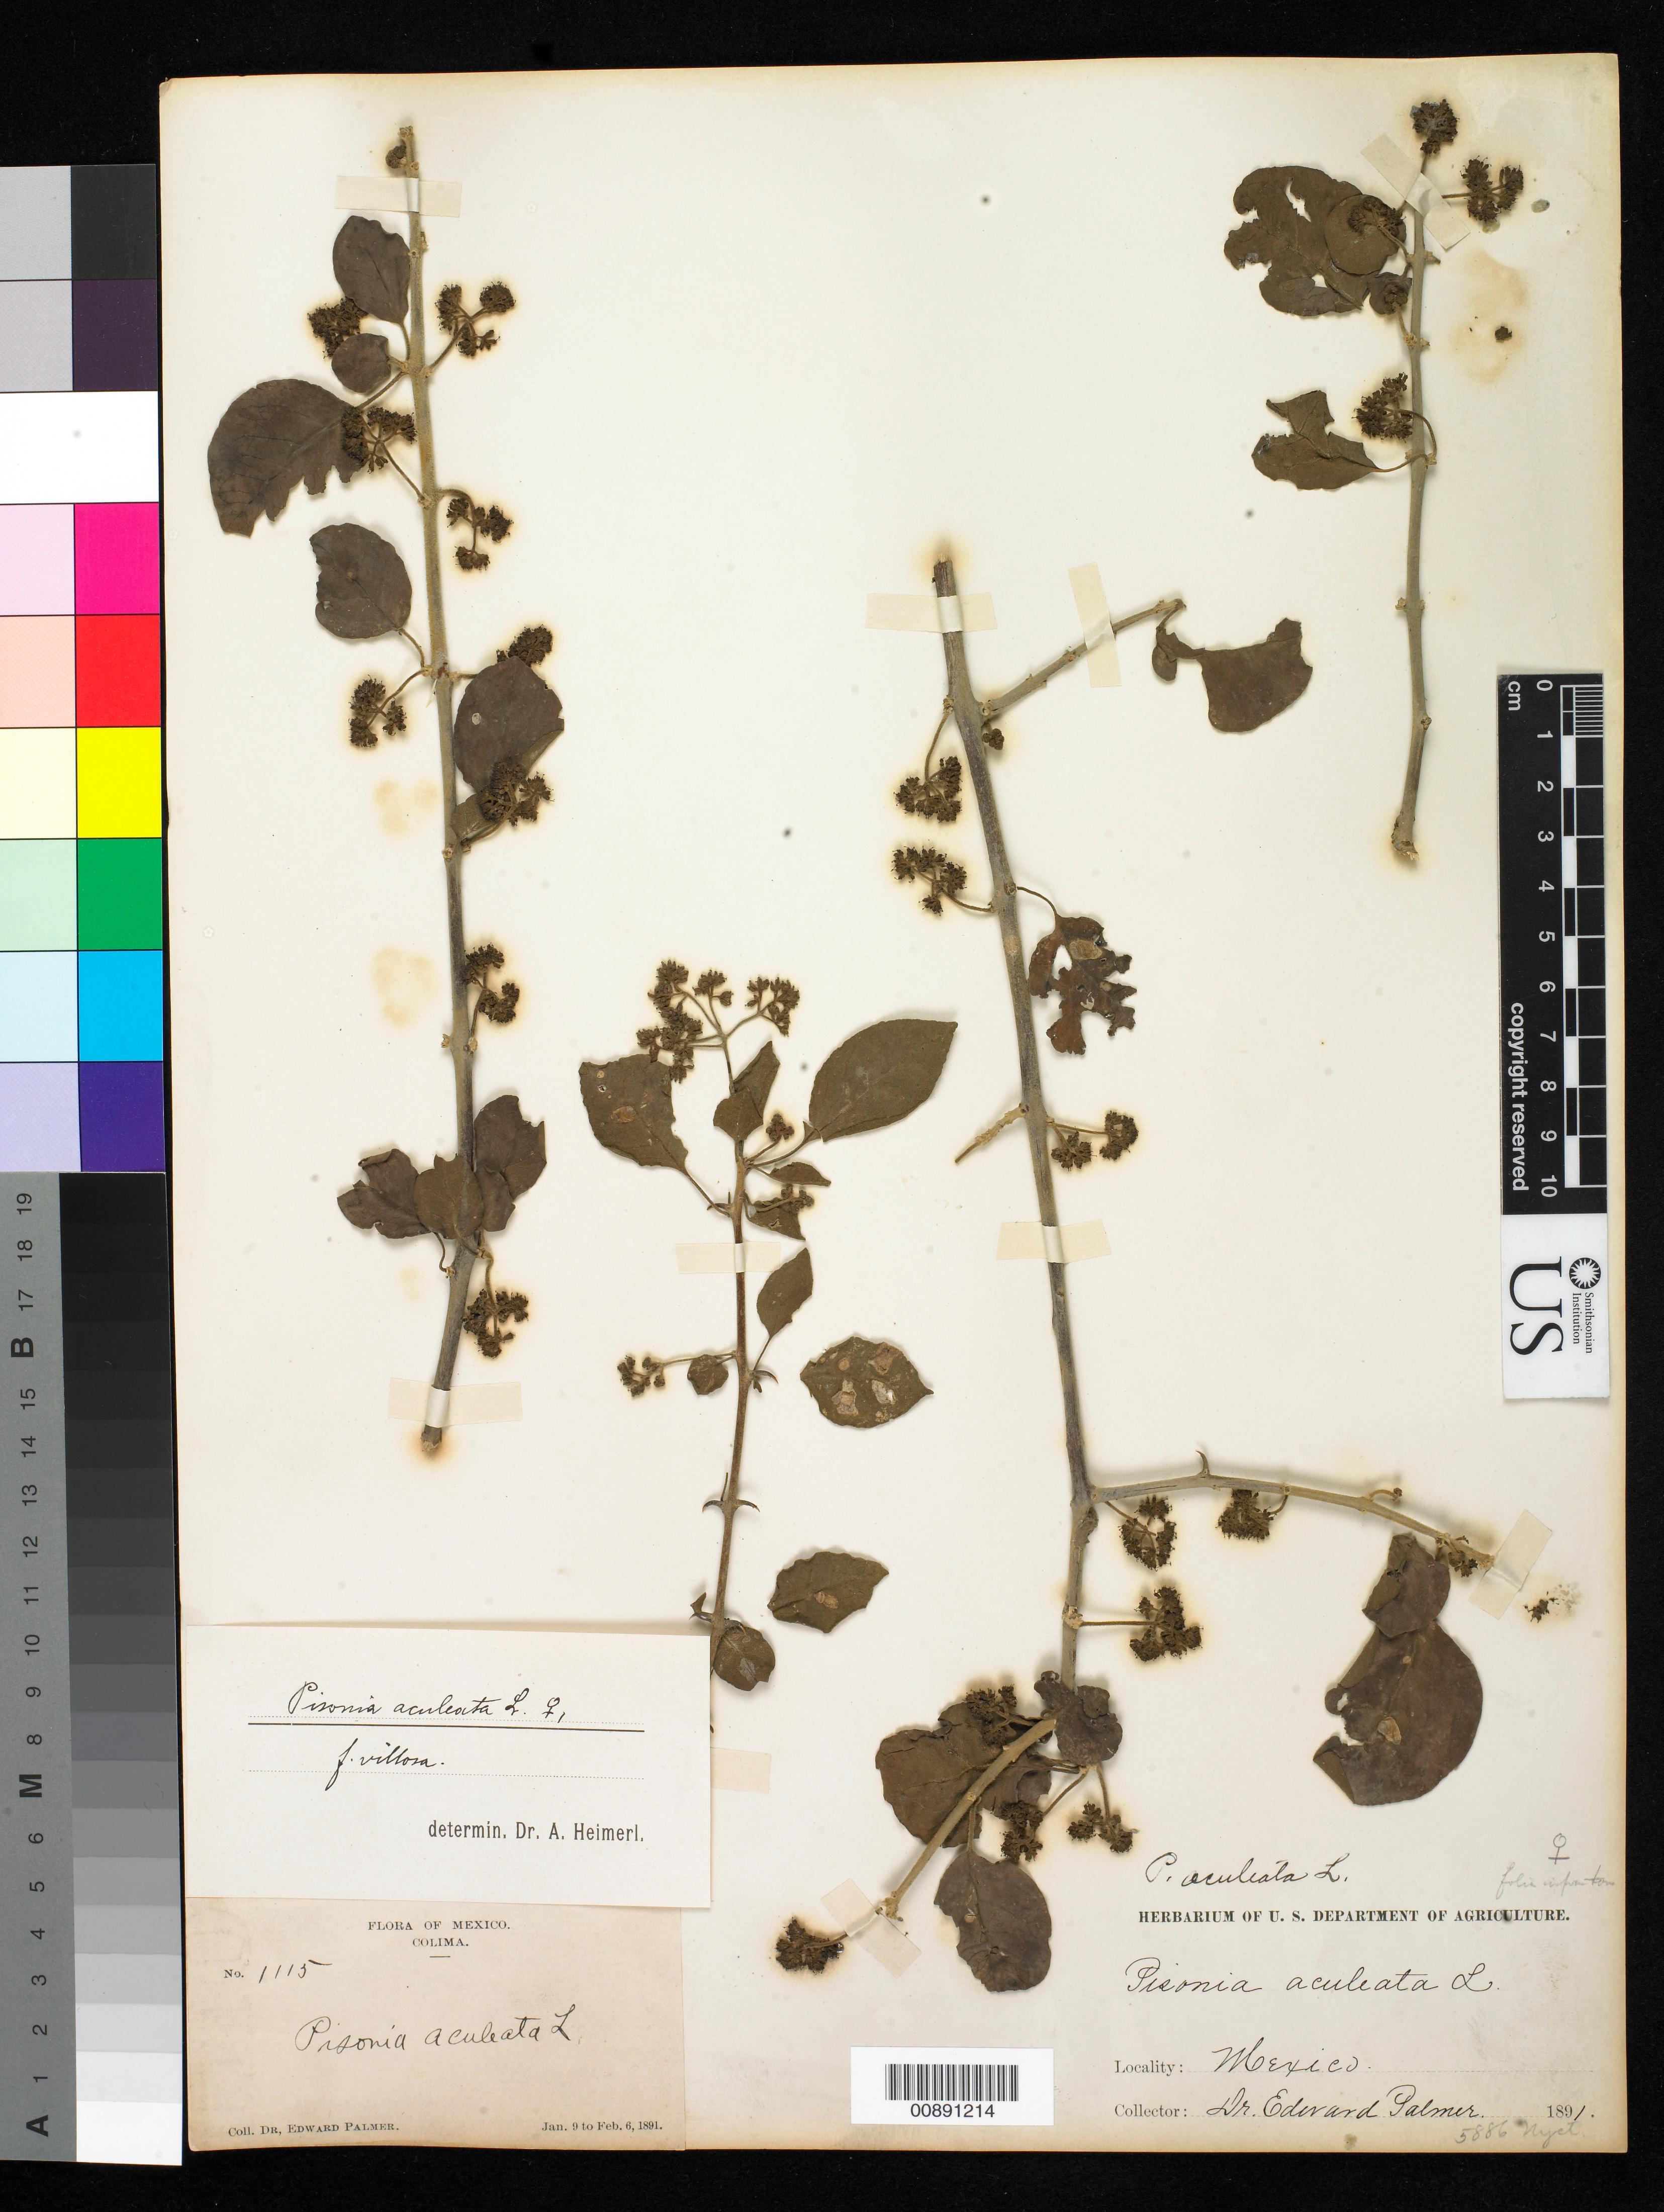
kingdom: Plantae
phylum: Tracheophyta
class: Magnoliopsida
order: Caryophyllales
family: Nyctaginaceae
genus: Pisonia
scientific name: Pisonia aculeata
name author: L.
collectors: E. Palmer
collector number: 1115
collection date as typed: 09 Jan 1891 to 06 Feb 1891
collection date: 1891-01-09/1891-02-06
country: Mexico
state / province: Colima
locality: Colima.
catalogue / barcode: US 209072